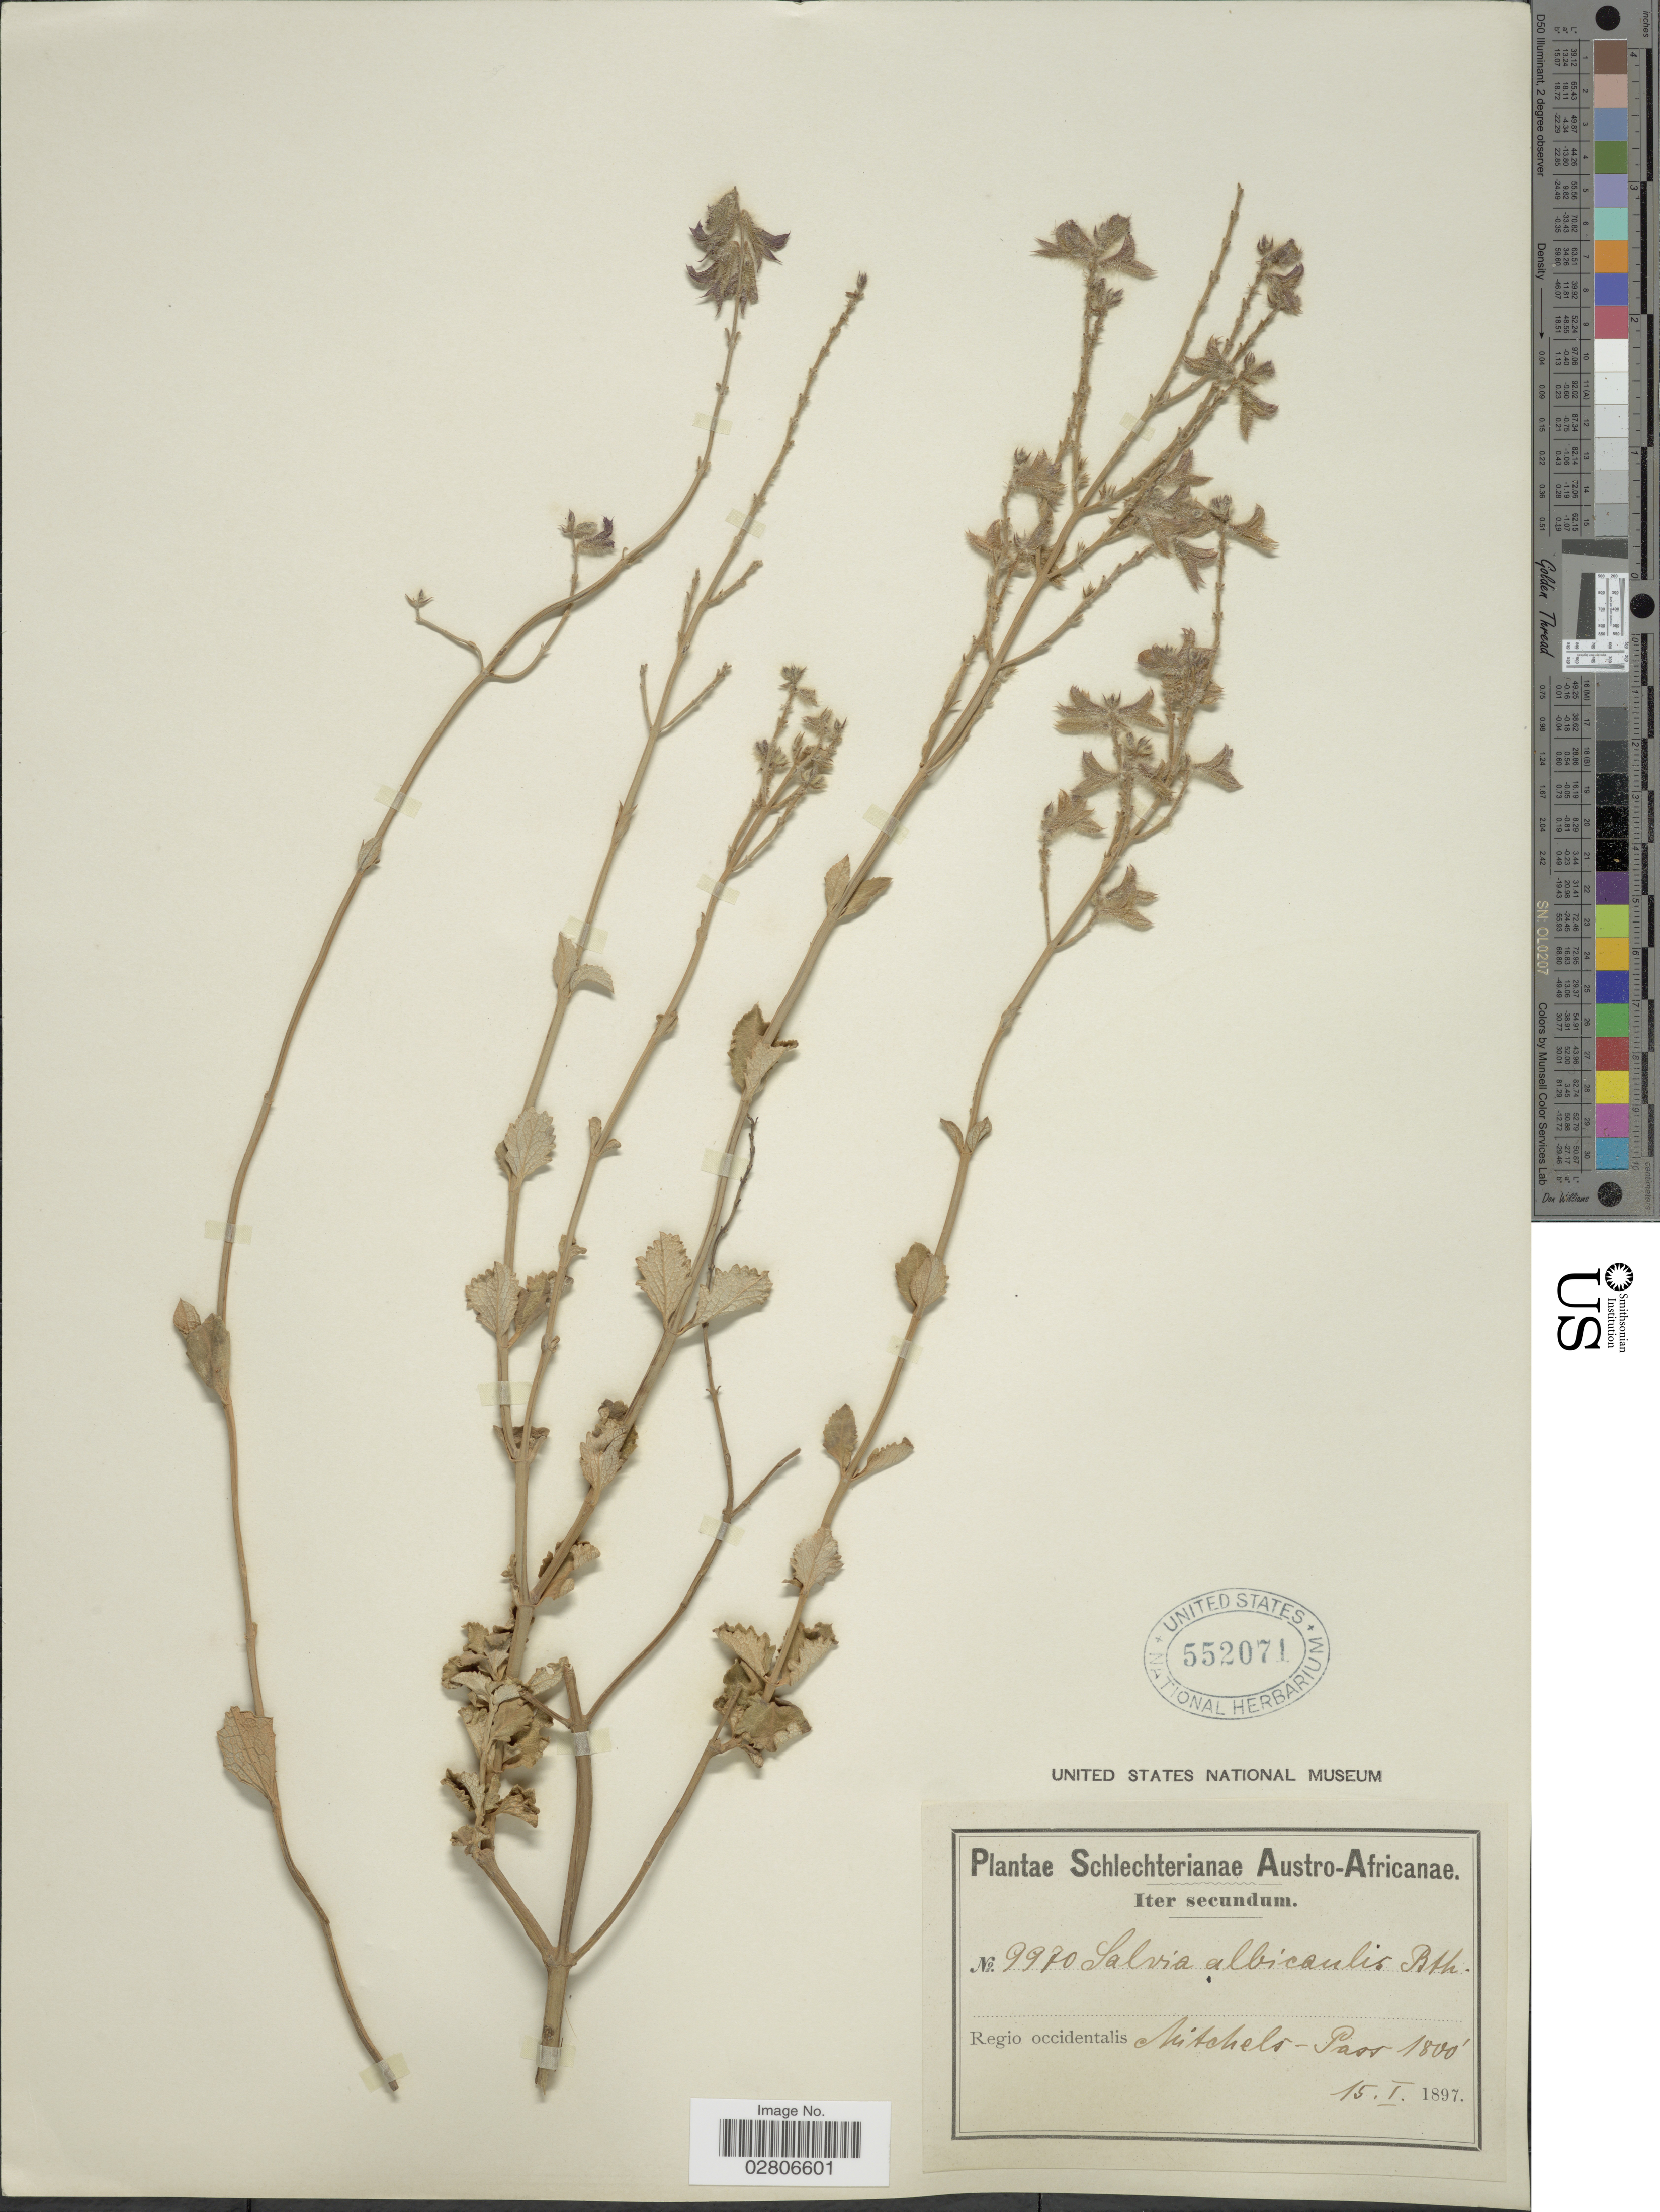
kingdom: Plantae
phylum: Tracheophyta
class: Magnoliopsida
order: Lamiales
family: Lamiaceae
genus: Salvia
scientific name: Salvia albicaulis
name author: Benth.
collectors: Schlechter, --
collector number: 9970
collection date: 1897-01-15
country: South Africa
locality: Austro-Africanae, Regio occidentalis, Mitchels-Pass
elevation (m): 549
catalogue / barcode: US 552071